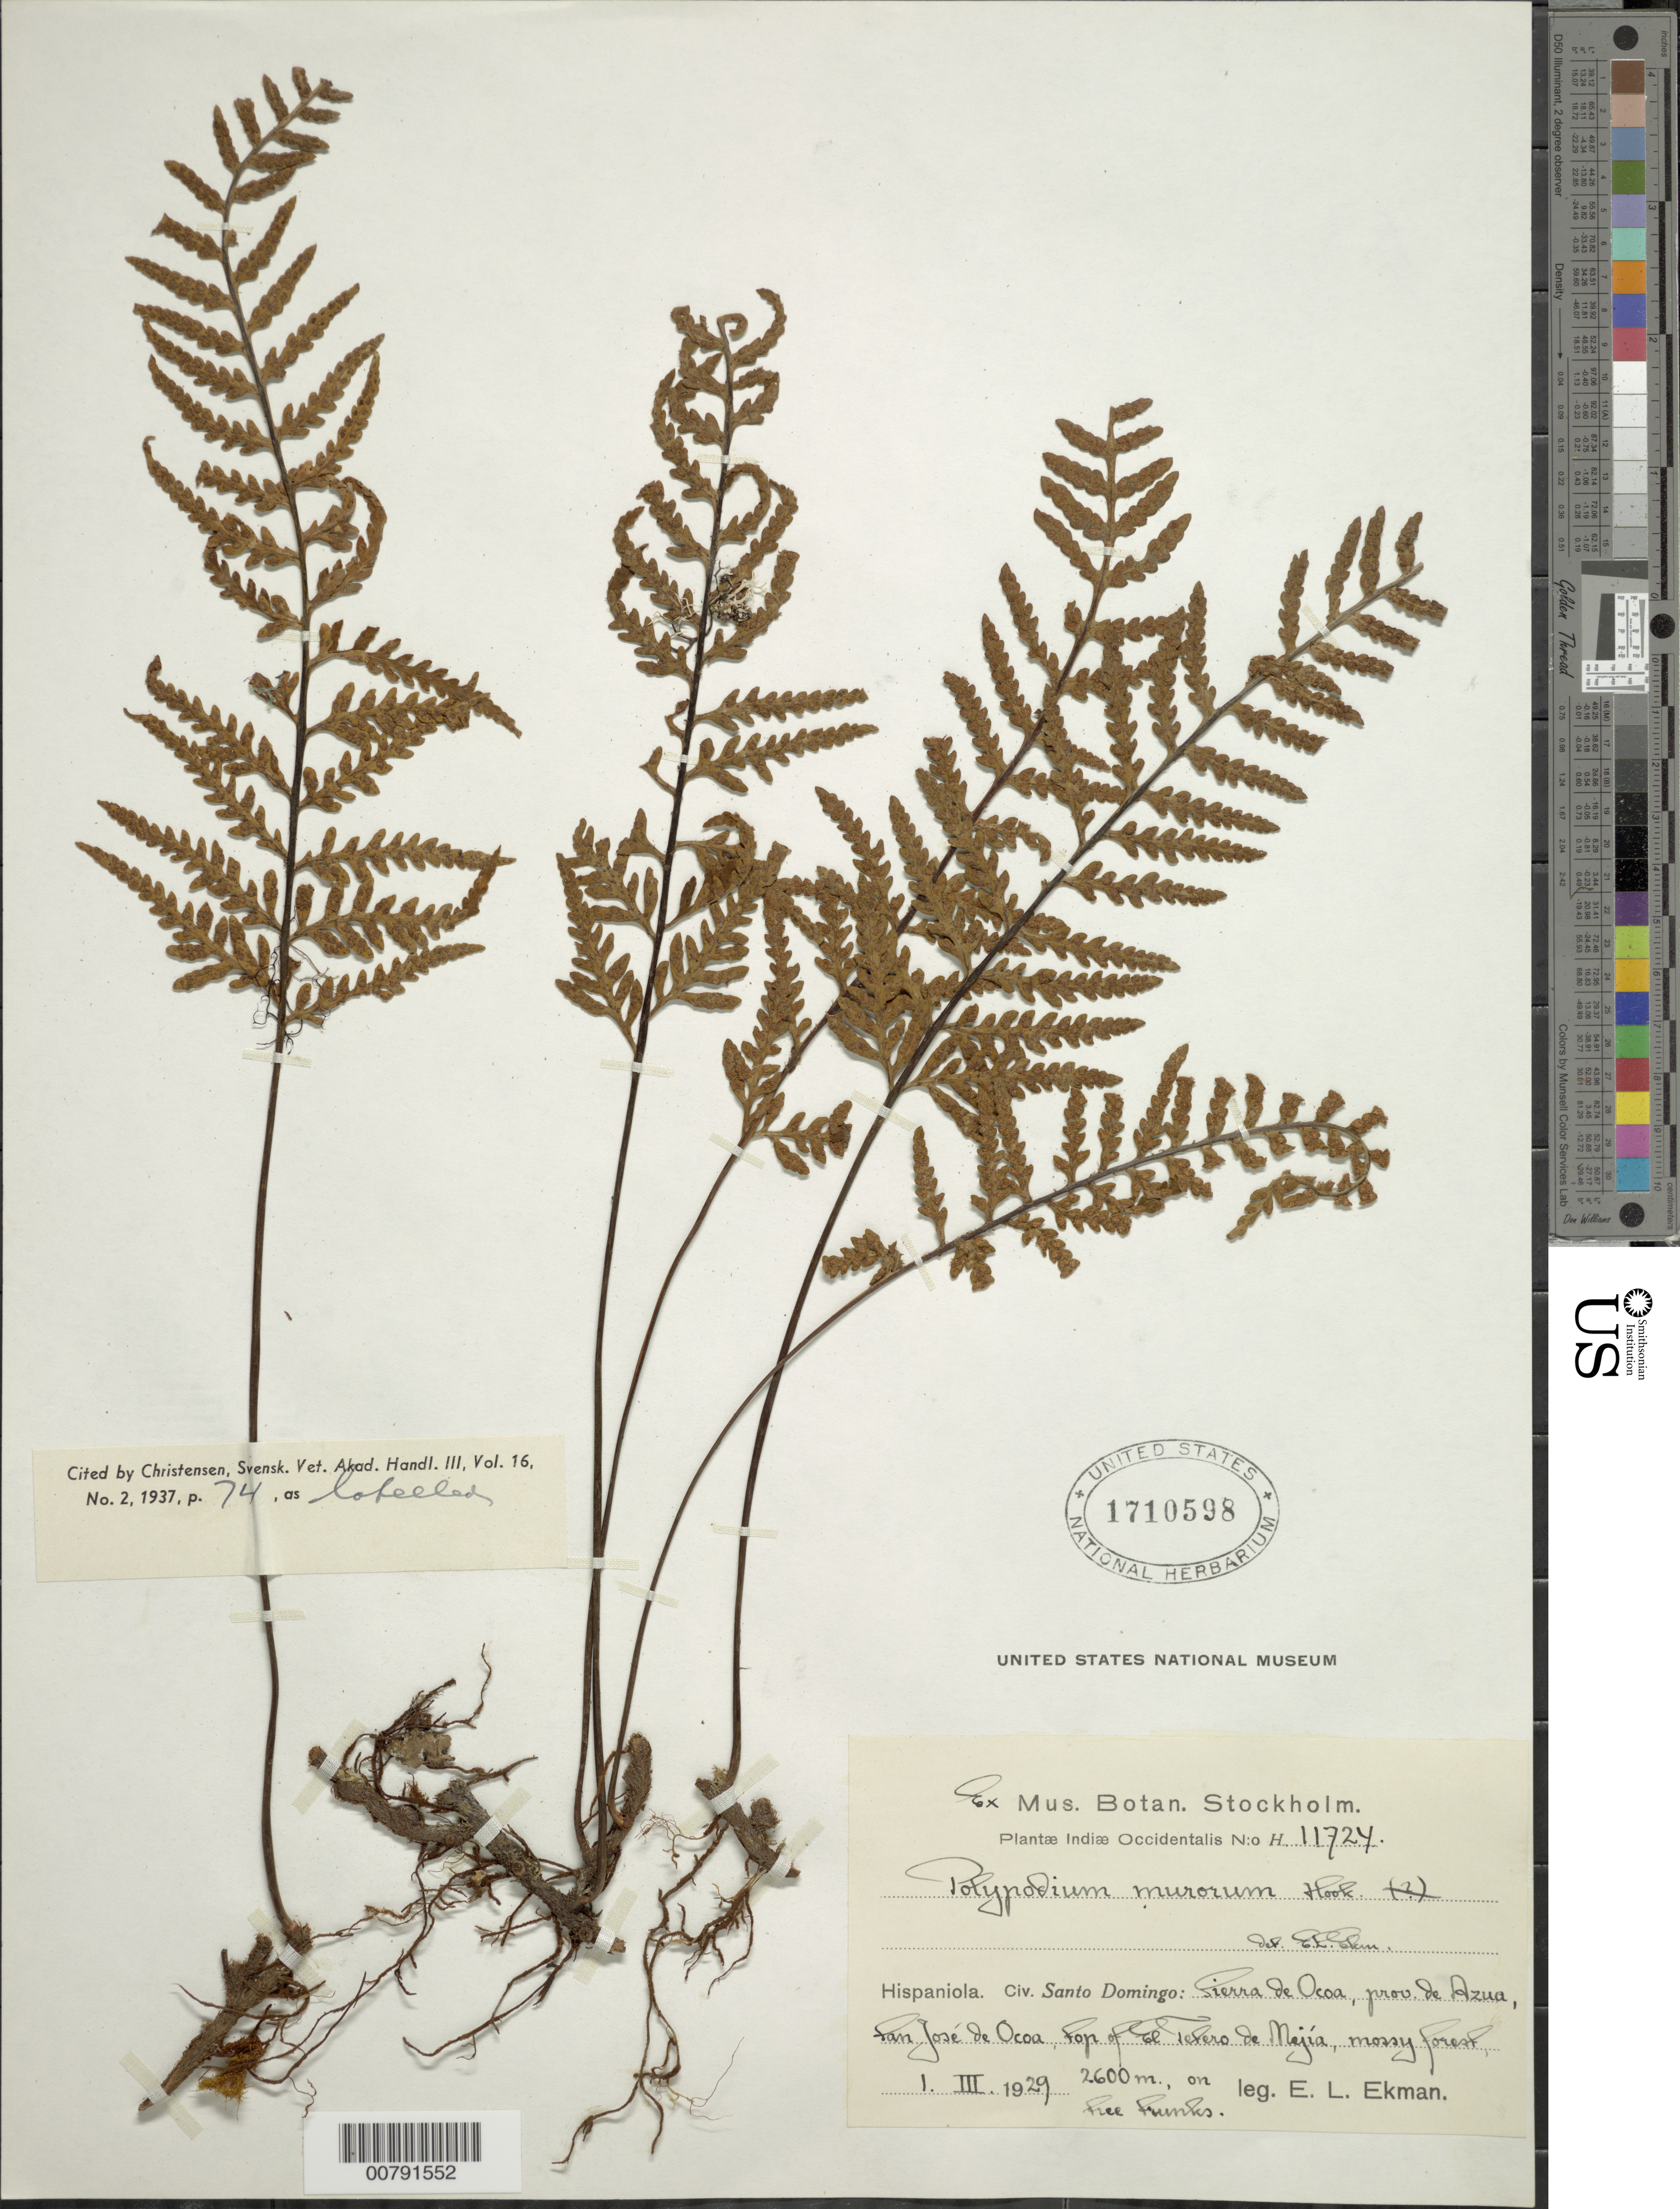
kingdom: Plantae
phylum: Tracheophyta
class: Polypodiopsida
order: Polypodiales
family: Polypodiaceae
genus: Pleopeltis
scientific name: Pleopeltis murorum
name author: (Hook.) A.R. Sm. & Tejero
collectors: E. L. Ekman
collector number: H 11724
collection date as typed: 01 Mar 1929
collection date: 1929-03-01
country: Dominican Republic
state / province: Azua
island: Hispaniola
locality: Sierra de Ocoa, San José de Ocoa, top of Tetero de Mejía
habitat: On tree trunks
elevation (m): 2600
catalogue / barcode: US 1710598